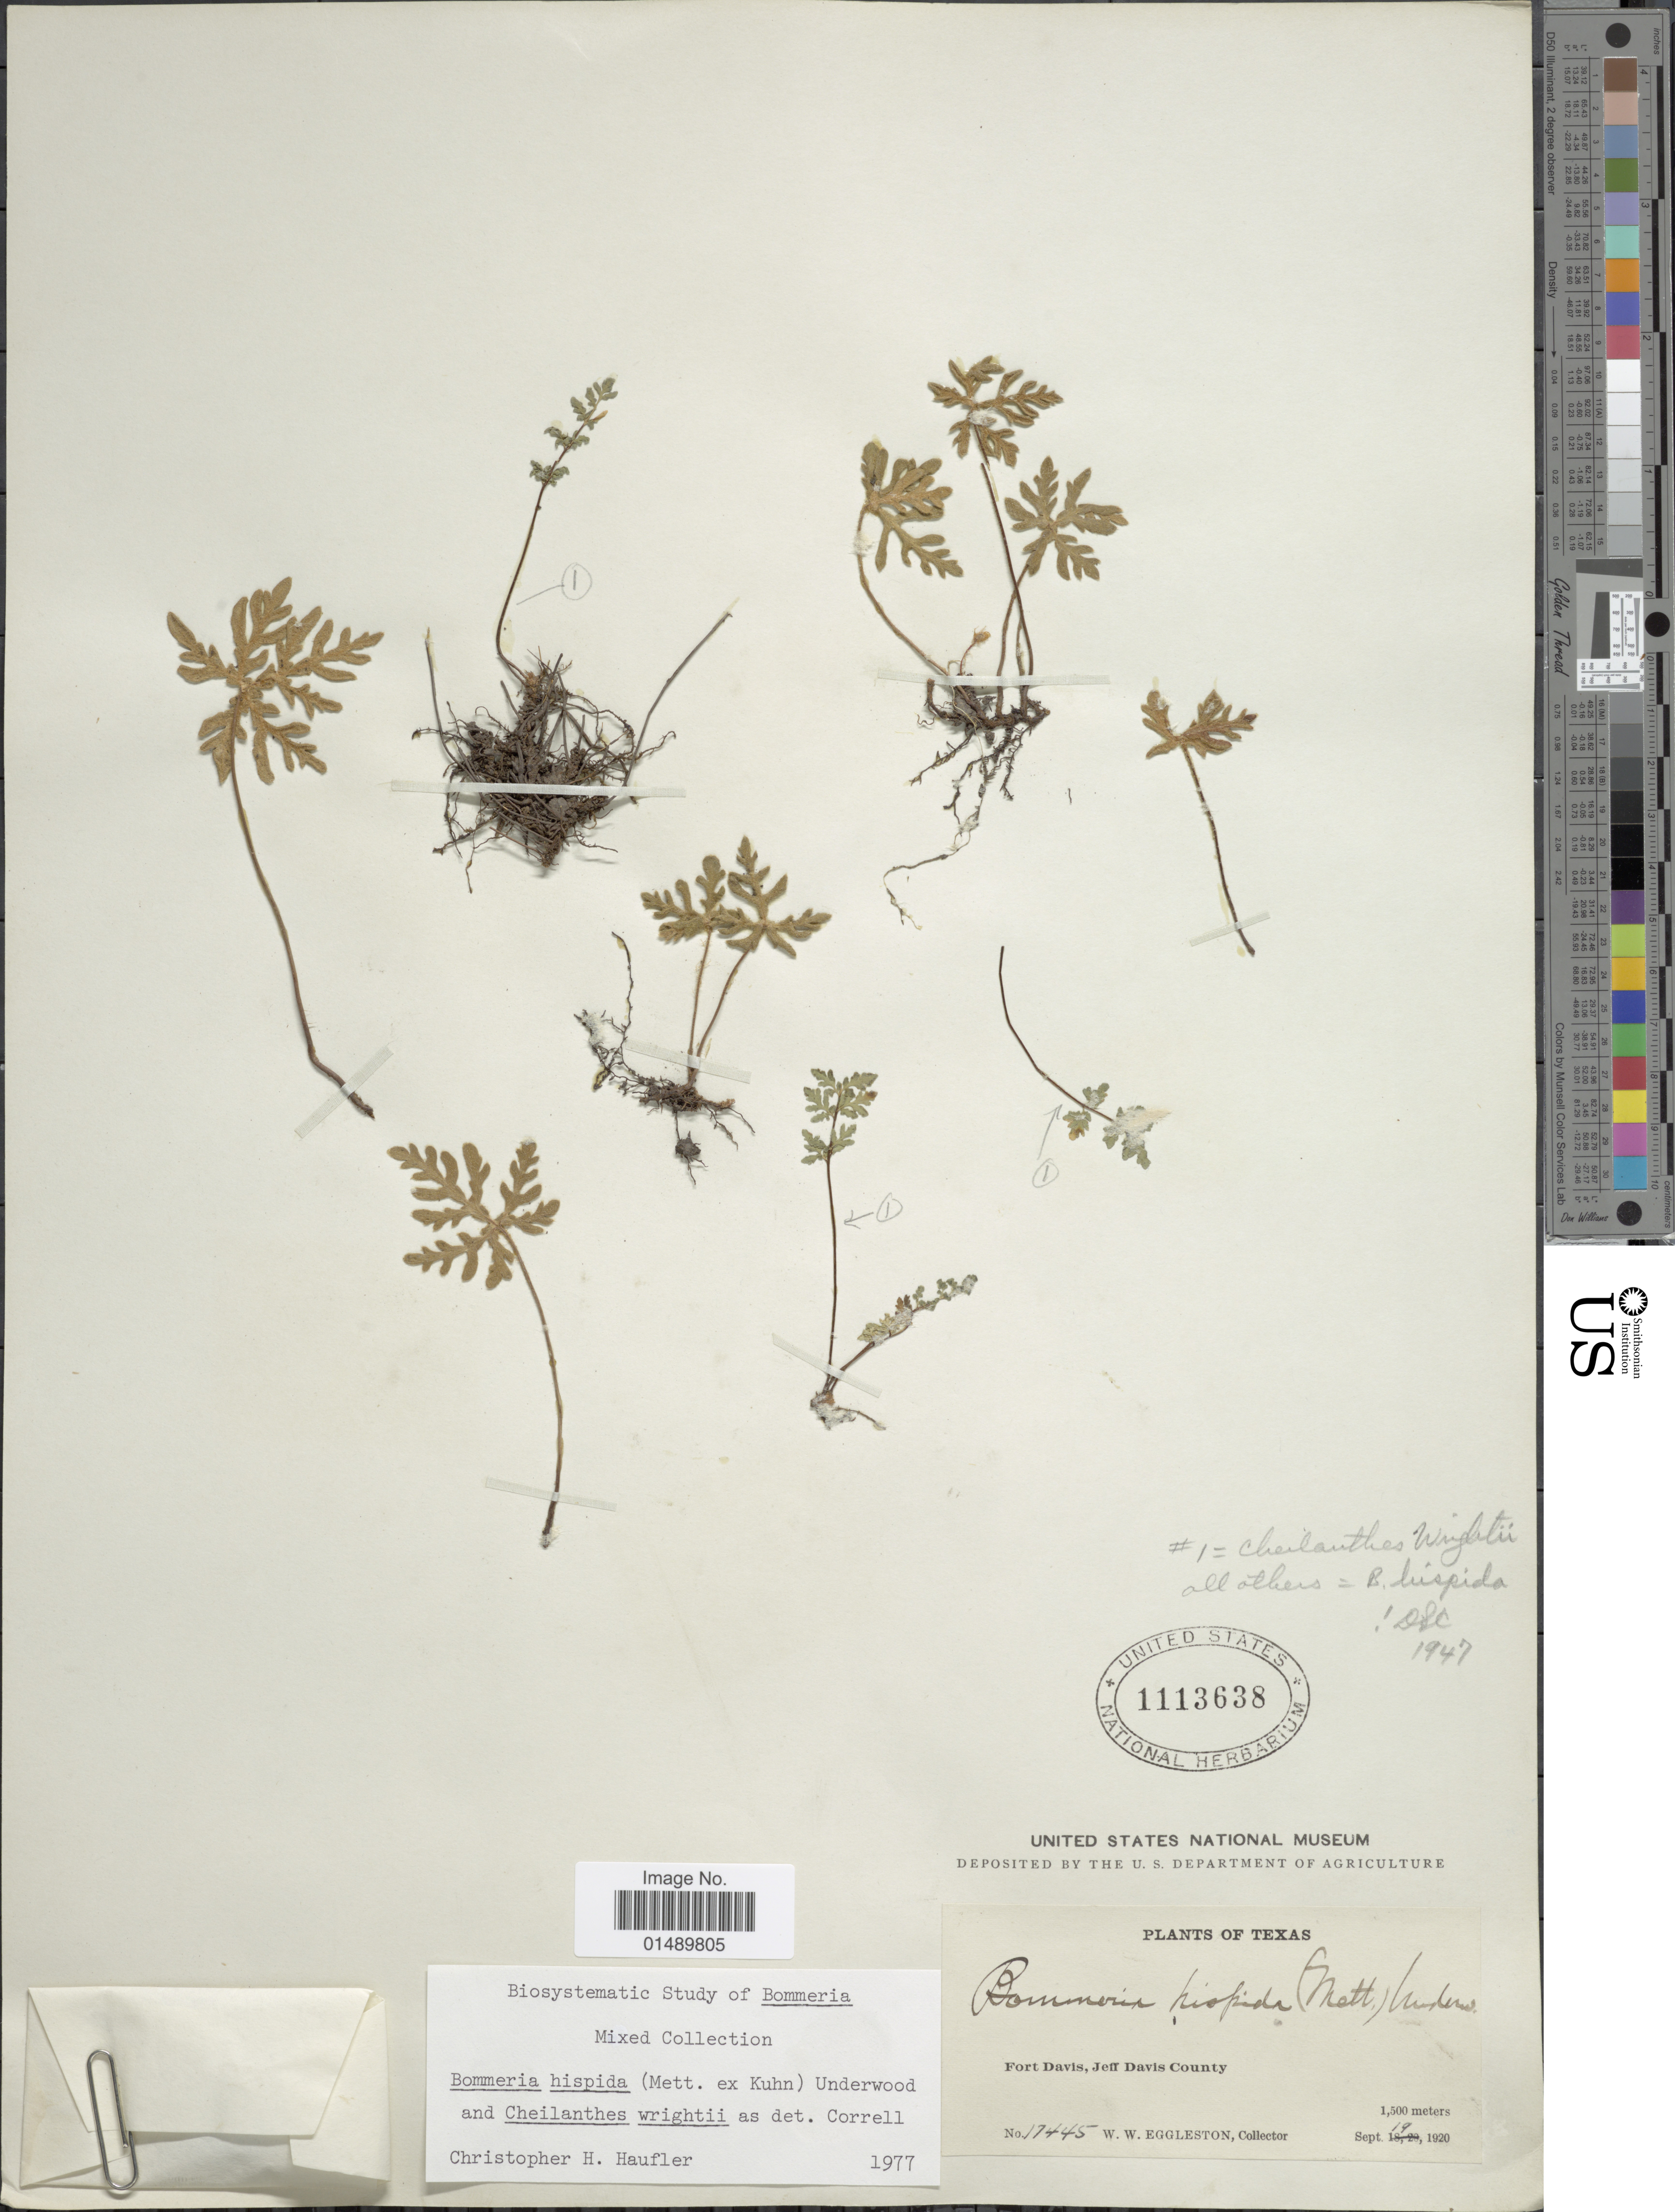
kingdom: Plantae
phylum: Tracheophyta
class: Polypodiopsida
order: Polypodiales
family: Pteridaceae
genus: Bommeria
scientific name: Bommeria hispida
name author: (Mett. ex Kuhn) Underw.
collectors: W. W. Eggleston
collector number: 17445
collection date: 1920-09-19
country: United States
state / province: Texas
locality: Texas, Fort Davis, Jeff Davis County.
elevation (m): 1500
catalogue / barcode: US 1113638